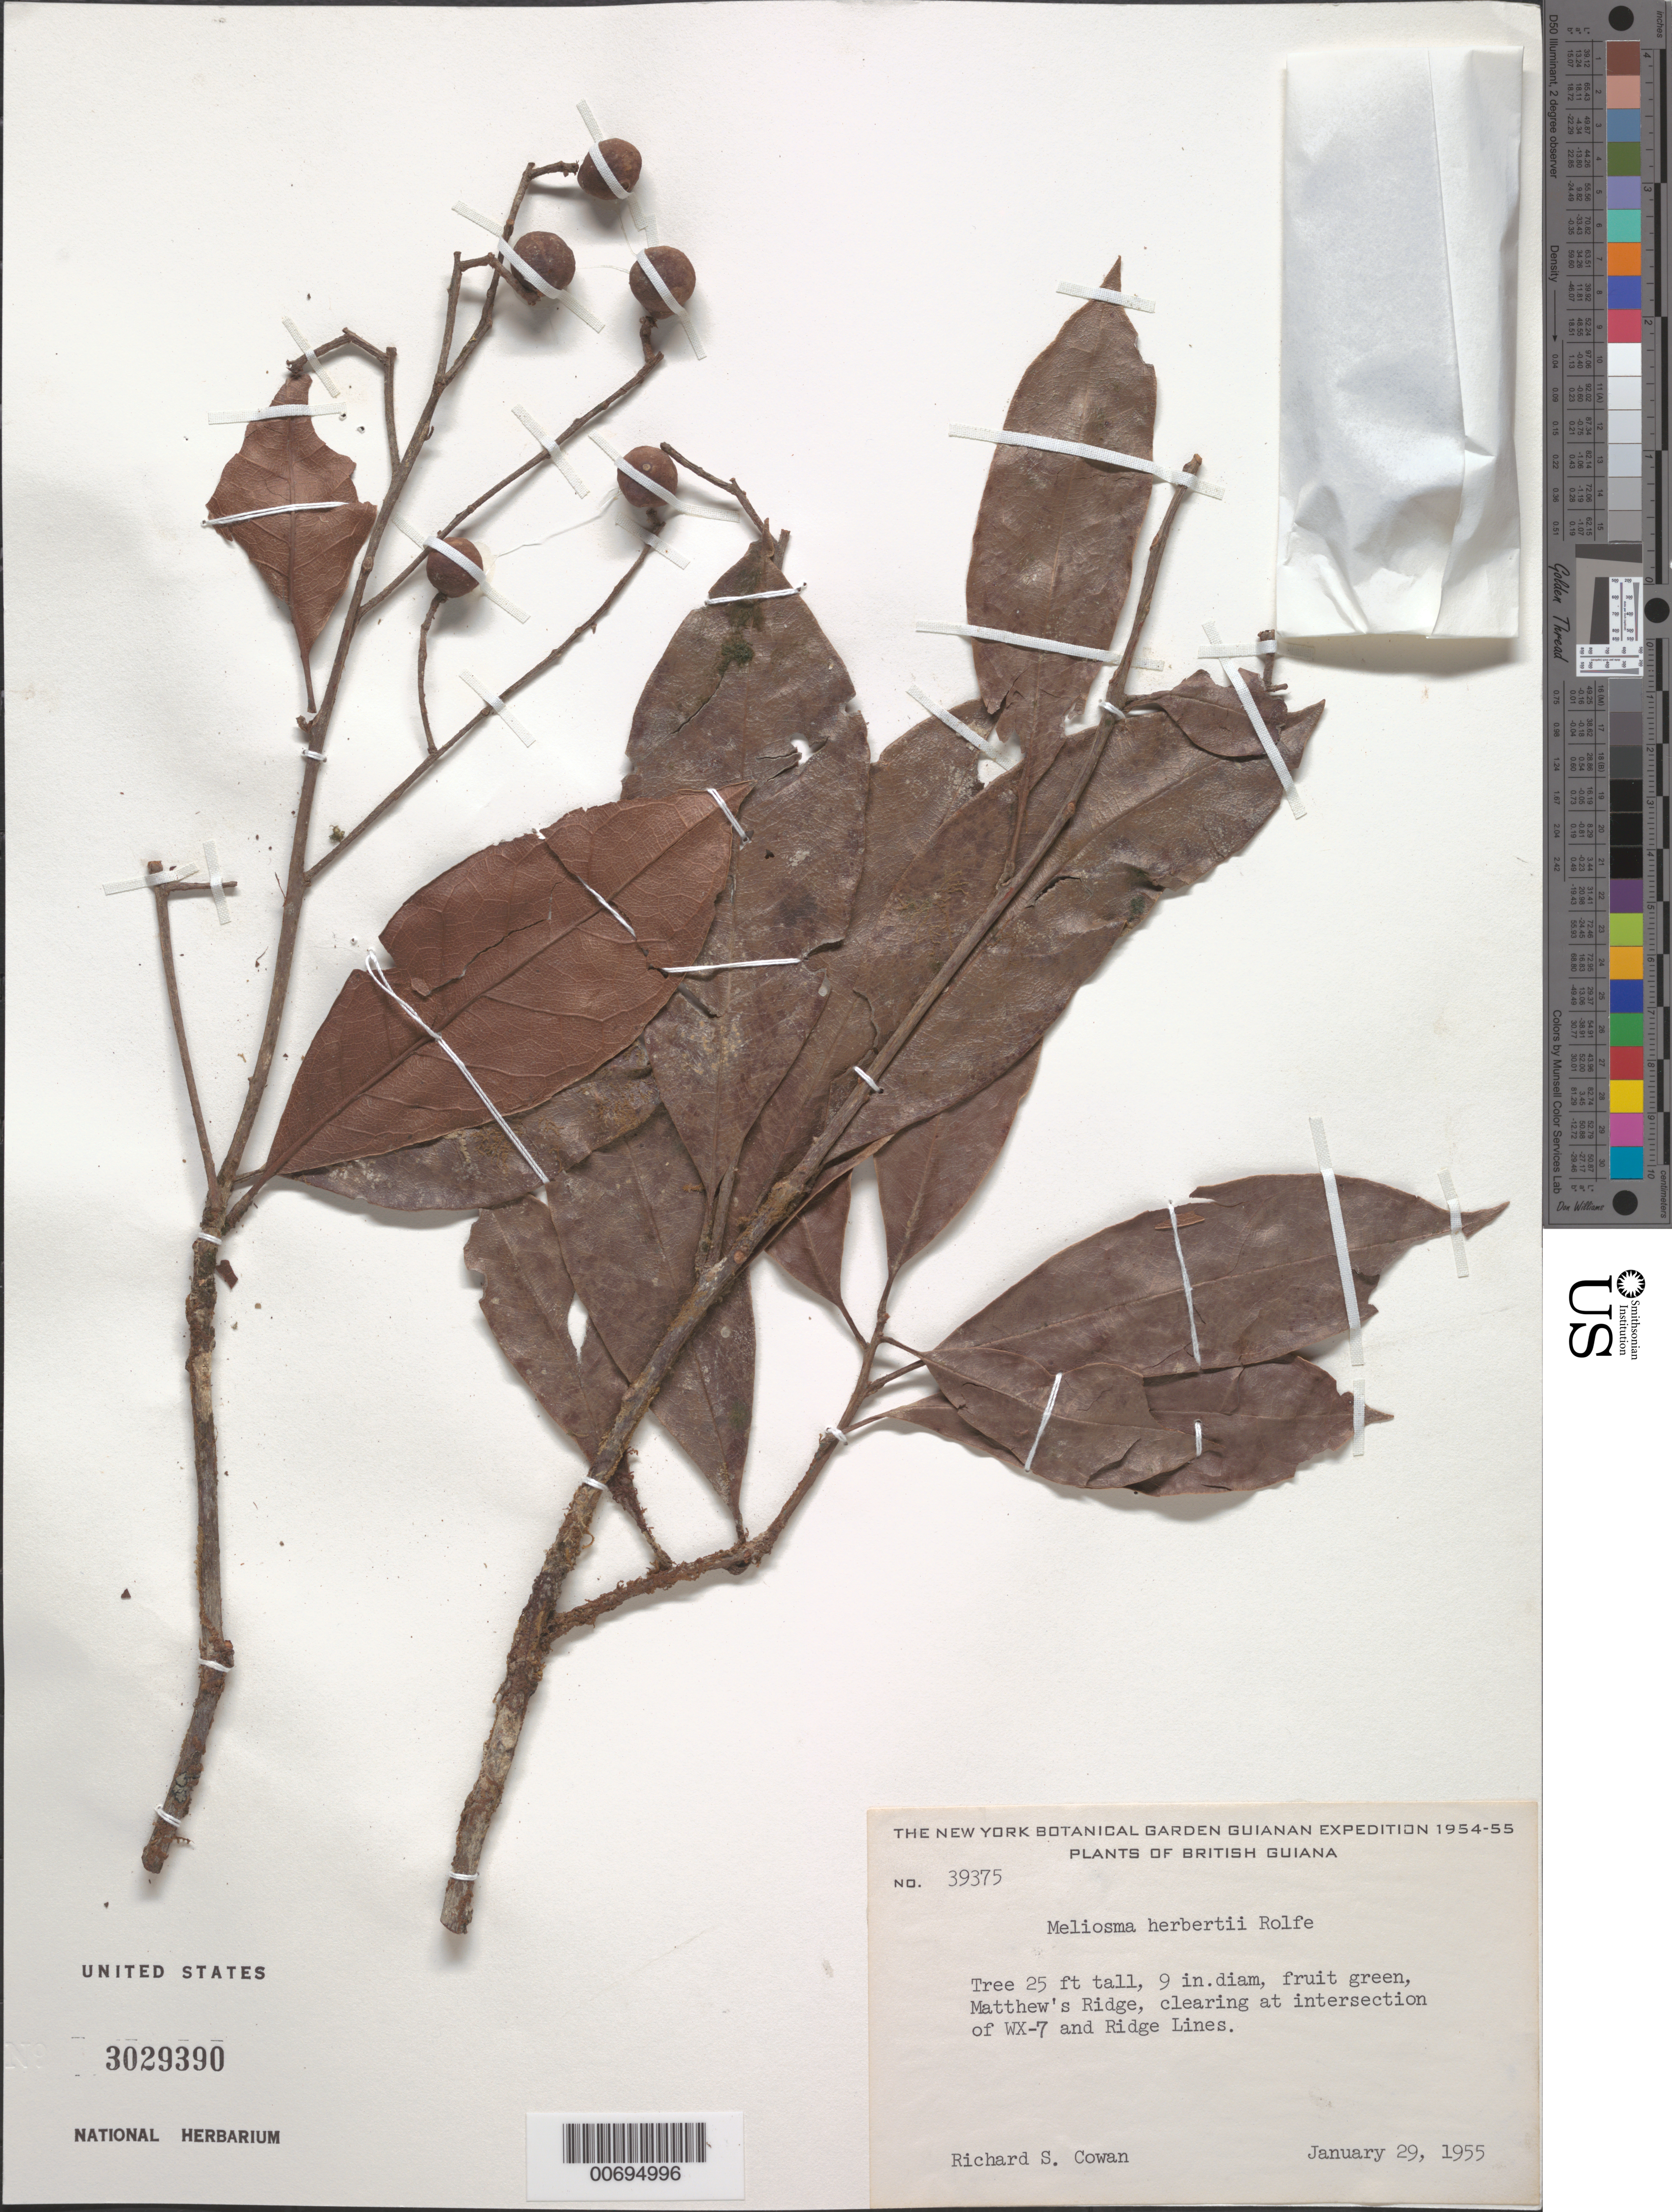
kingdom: Plantae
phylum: Tracheophyta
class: Magnoliopsida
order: Proteales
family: Sabiaceae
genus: Meliosma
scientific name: Meliosma herbertii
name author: Rolfe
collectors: R. S. Cowan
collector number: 39375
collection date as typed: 29-Jan-55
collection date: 1955-01-29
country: Guyana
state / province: Barima-Waini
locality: Barima R., Matthews Ridge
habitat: Clearing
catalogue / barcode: US 3029390